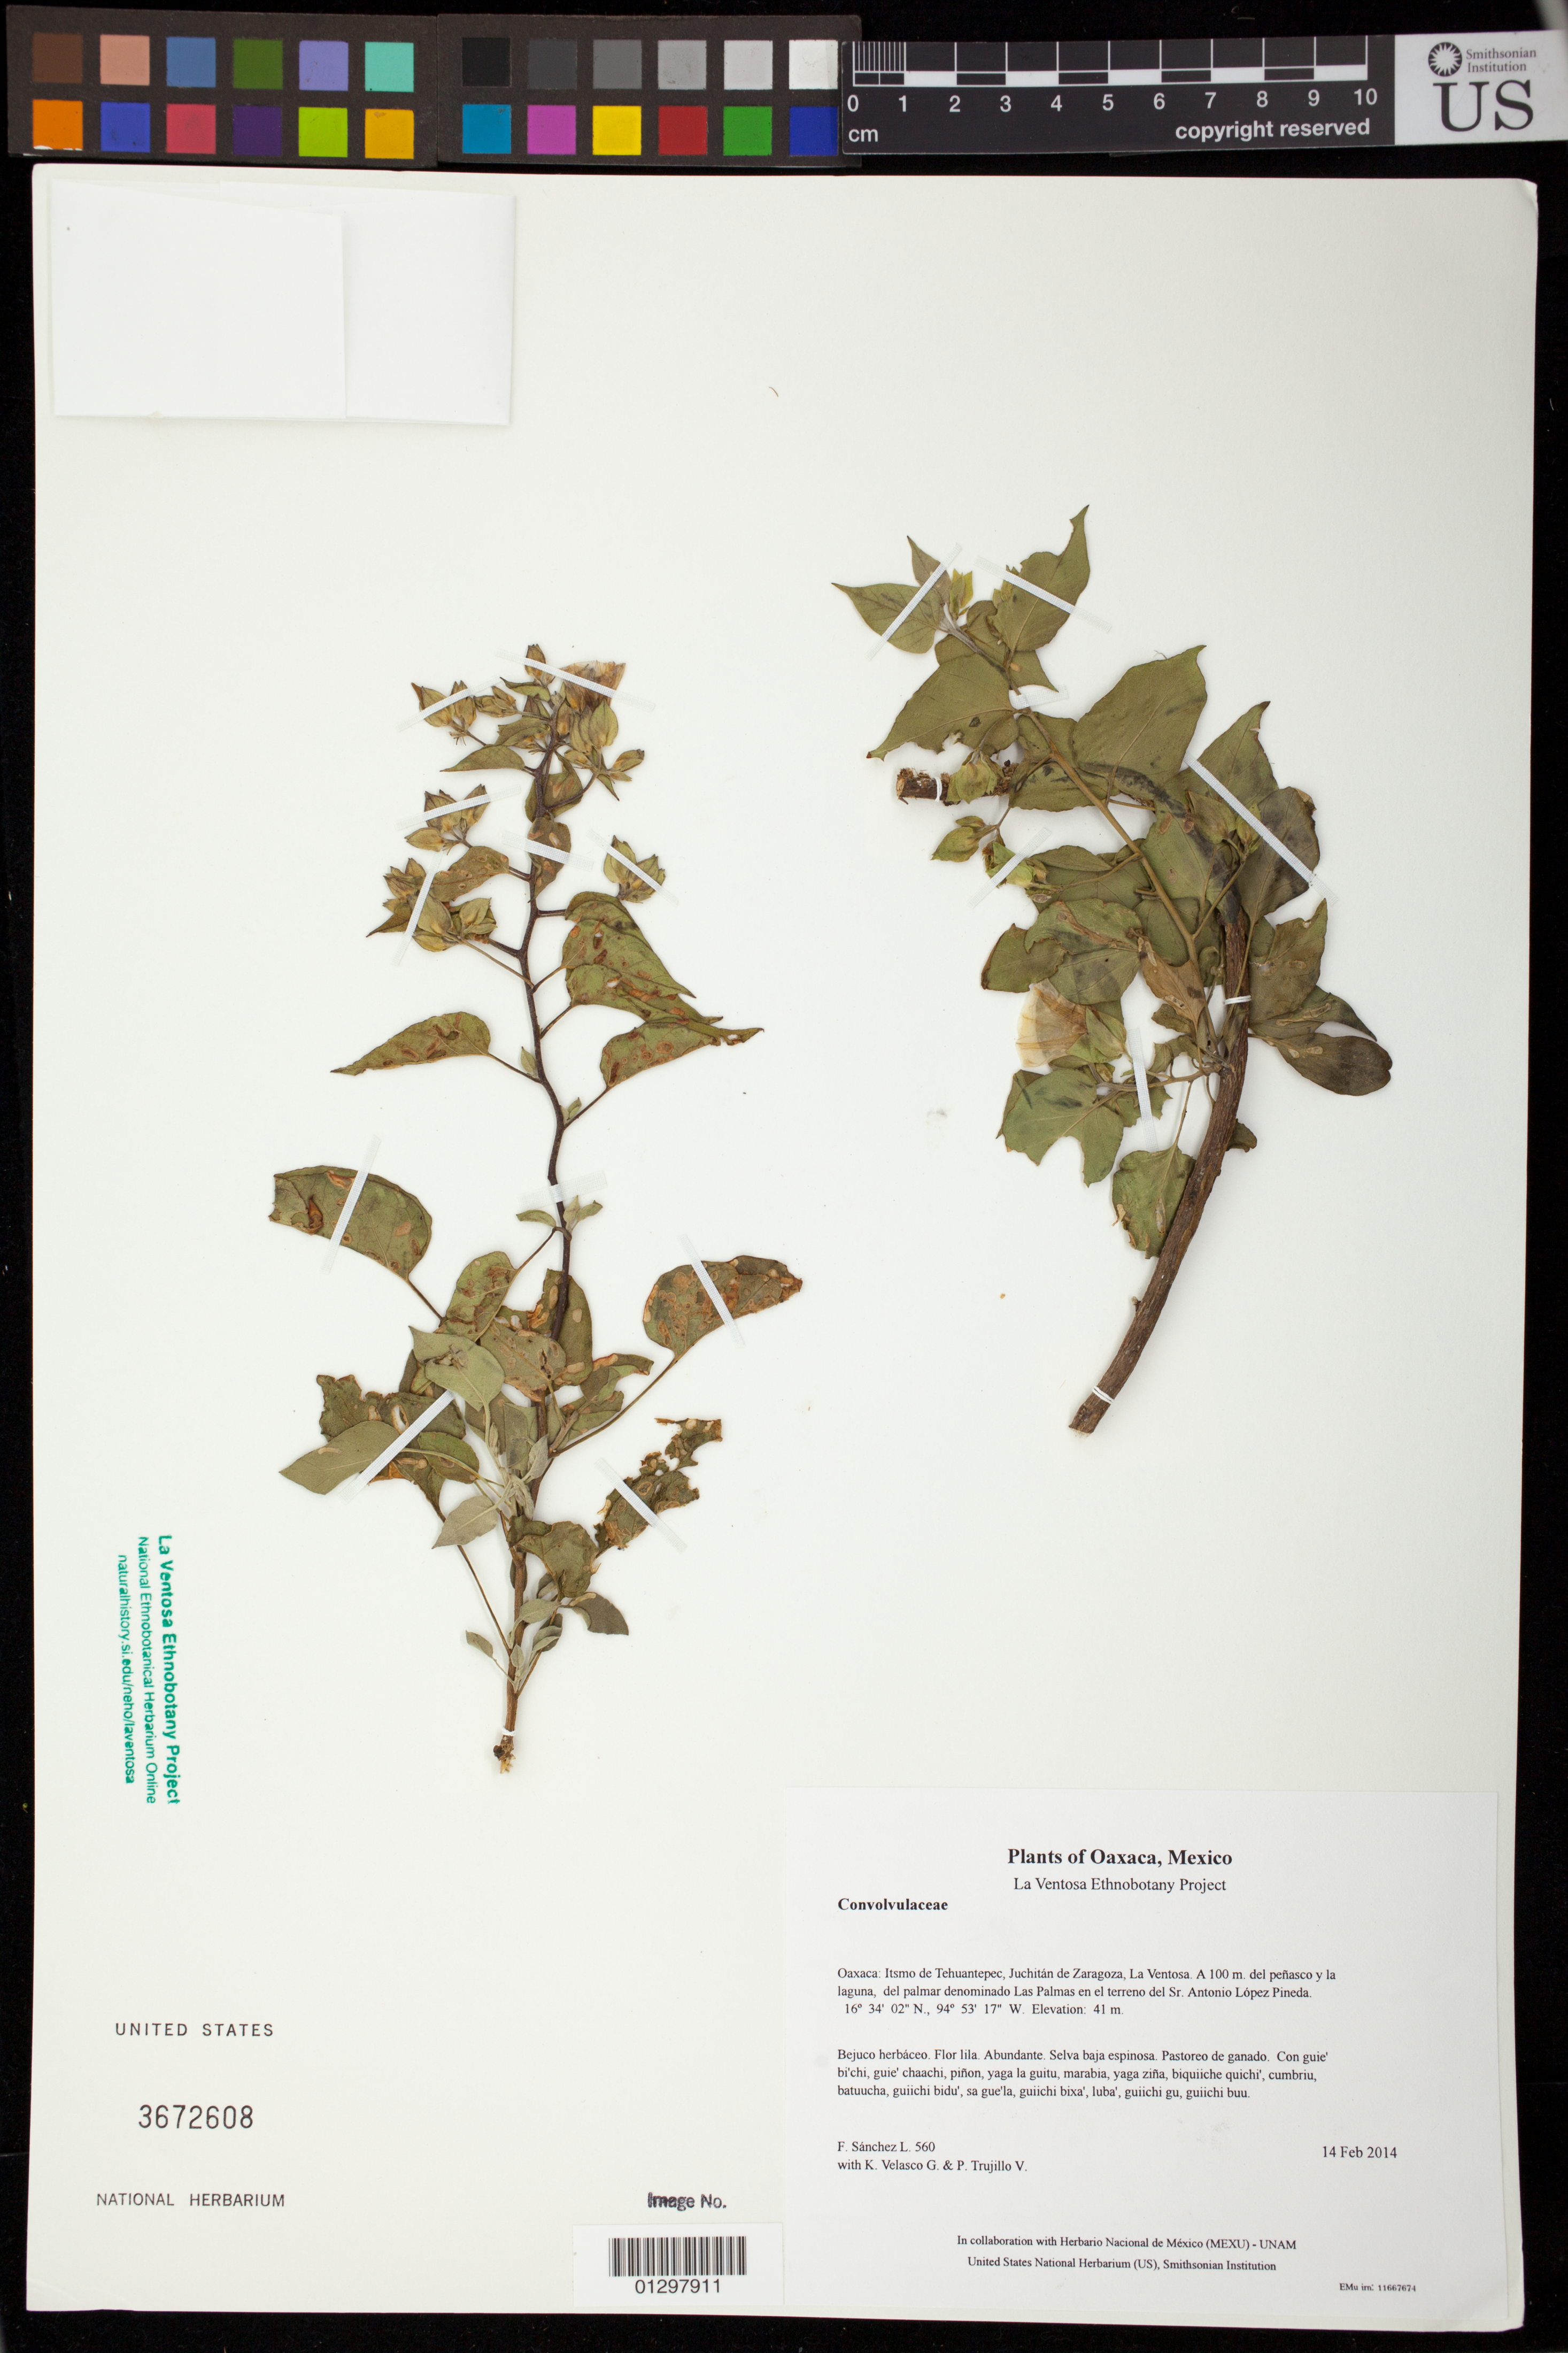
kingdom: Plantae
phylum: Tracheophyta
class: Magnoliopsida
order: Solanales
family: Convolvulaceae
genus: Jacquemontia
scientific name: Jacquemontia mexicana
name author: (Loes.) Standl. & Steyerm.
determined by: Velasco G., Kenia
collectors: F. Sánchez L., K. Velasco G. & P. Trujillo V.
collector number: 560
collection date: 2014-02-14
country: Mexico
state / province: Oaxaca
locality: Itsmo de Tehuantepec, Juchitán de Zaragoza, La Ventosa. A 100 m. del peñasco y la laguna, del palmar denominado Las Palmas en el terreno del Sr. Antonio López Pineda.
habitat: Selva baja espinosa. Pastoreo de ganado.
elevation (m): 41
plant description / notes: JEBOT, MEXU, US; Luba'. Guie' lila. Stale.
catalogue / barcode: US 3672608